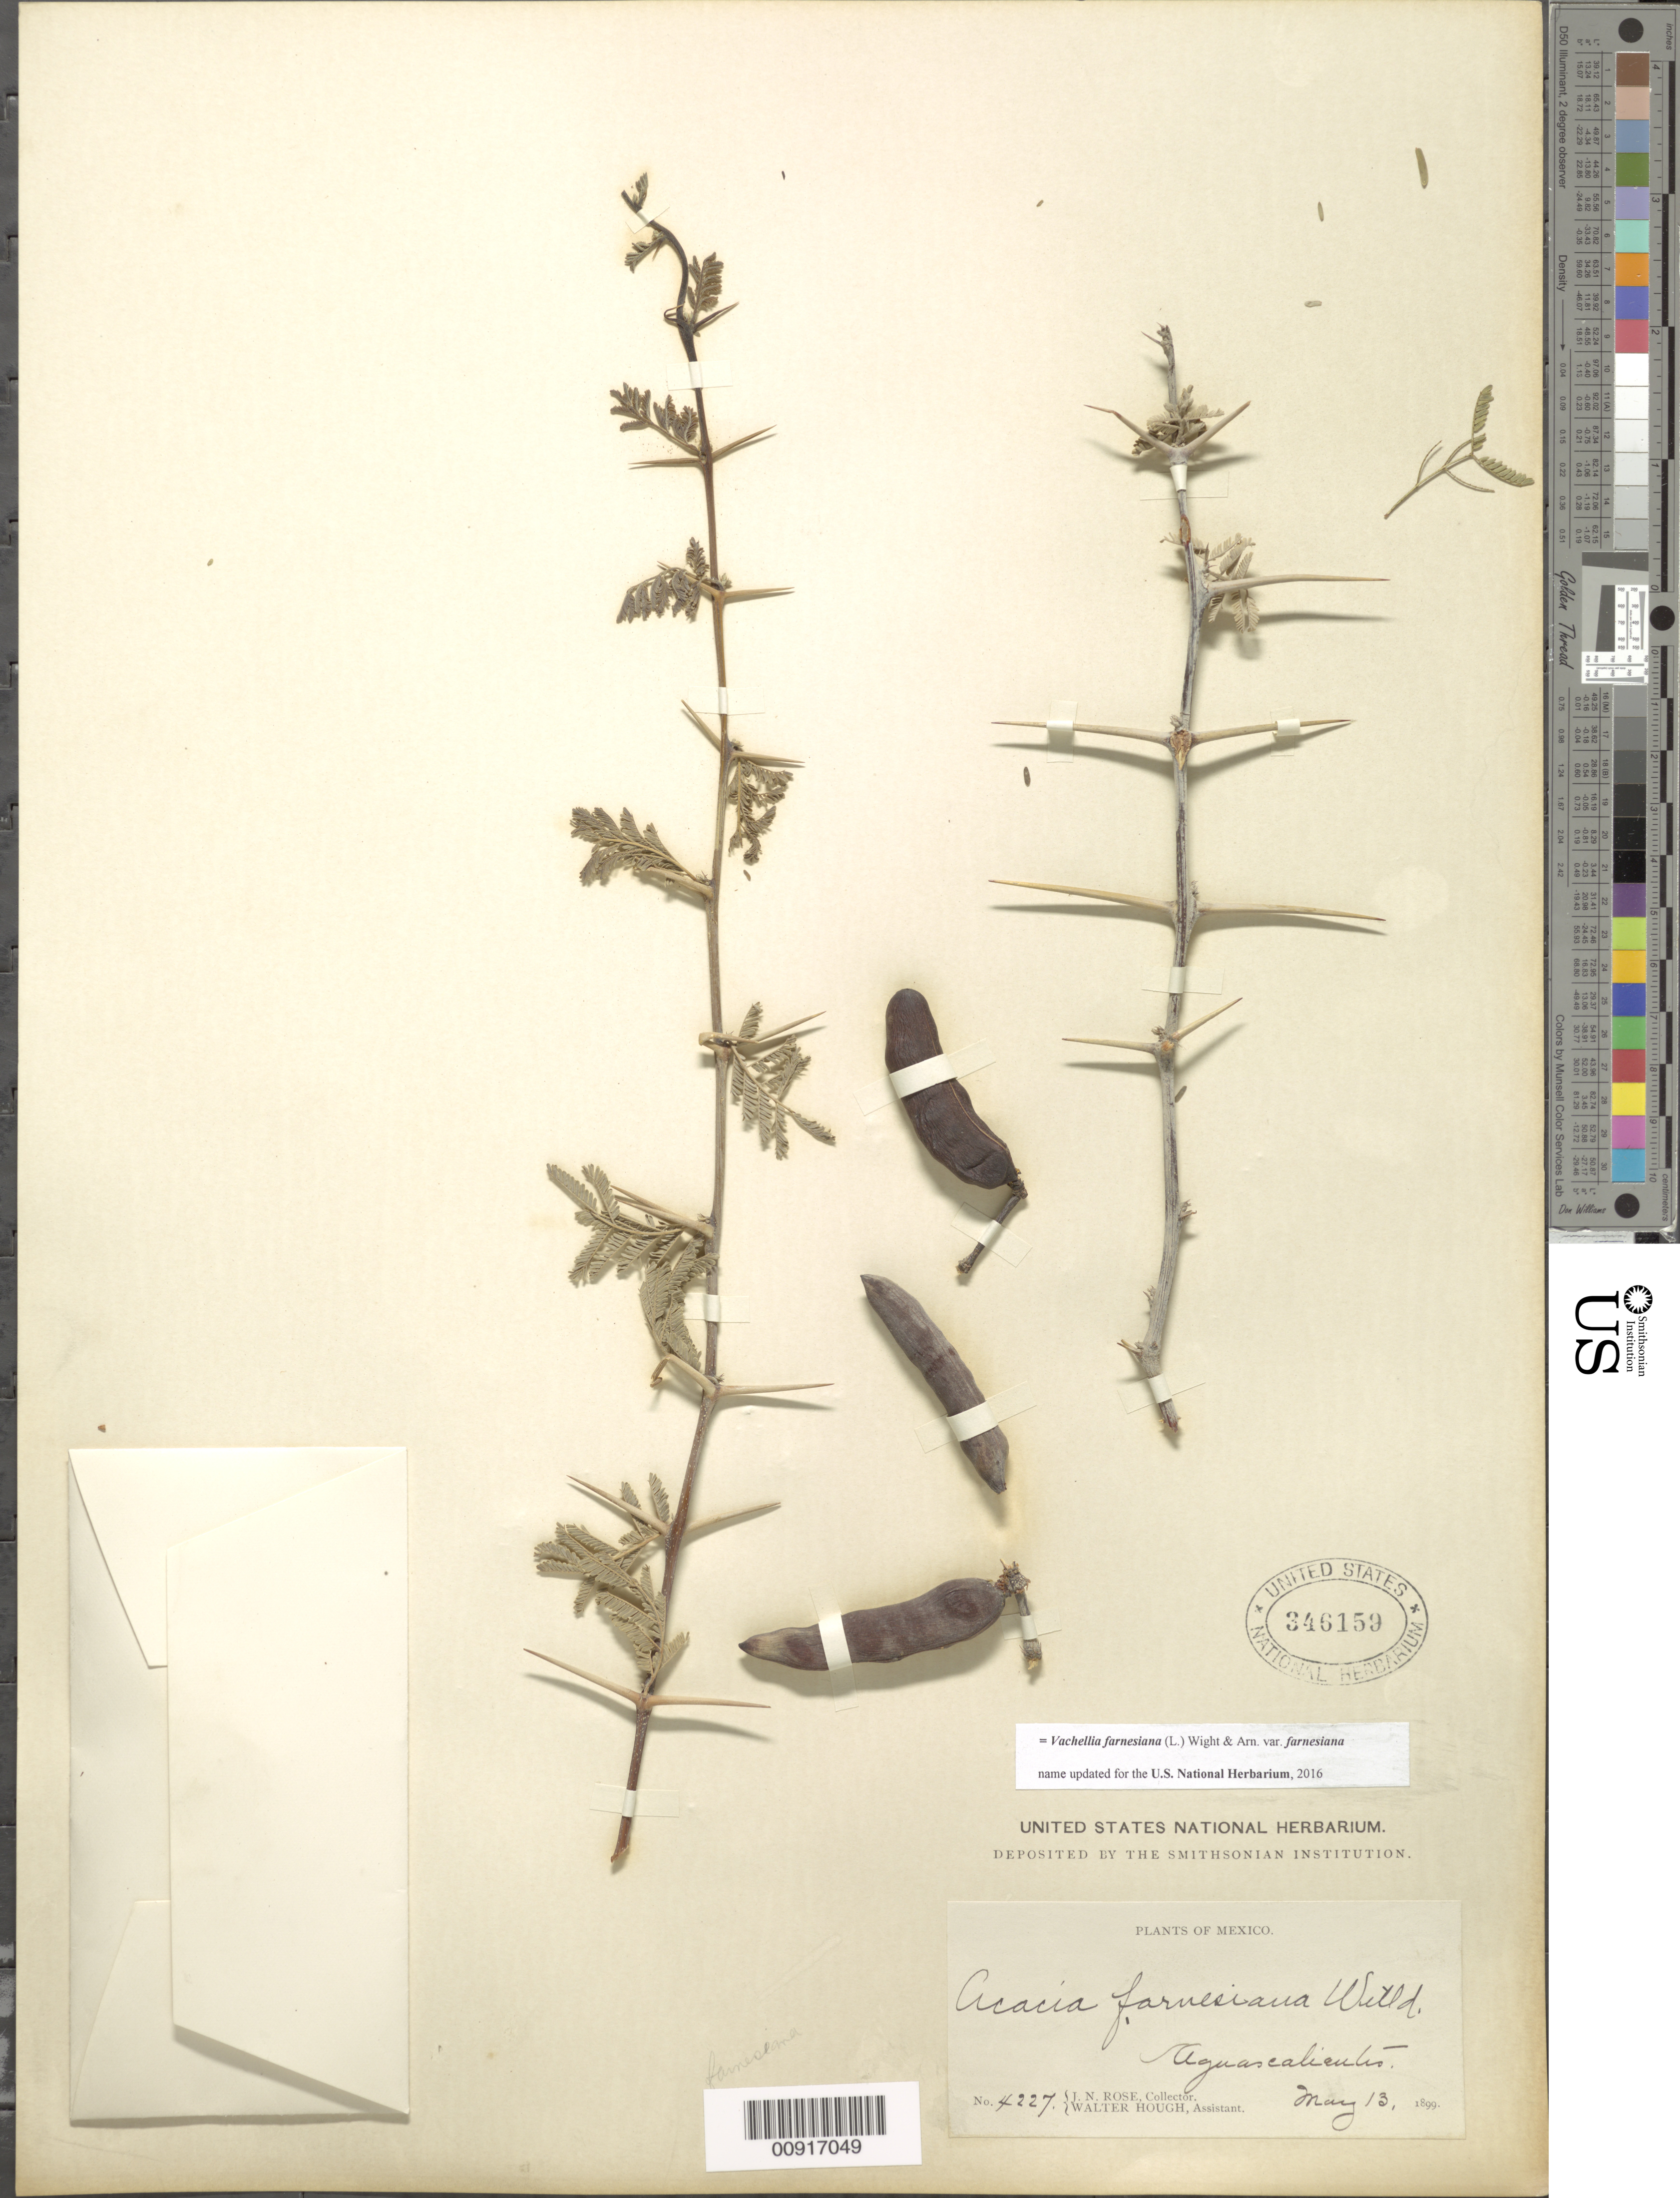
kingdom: Plantae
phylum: Tracheophyta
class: Magnoliopsida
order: Fabales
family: Fabaceae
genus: Vachellia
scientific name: Vachellia farnesiana var. farnesiana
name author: (L.) Wight & Arn.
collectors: J. N. Rose & W. Hough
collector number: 4227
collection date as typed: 13 May 1899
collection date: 1899-05-13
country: Mexico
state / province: Aguascalientes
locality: Aguascalientes.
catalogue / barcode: US 346159